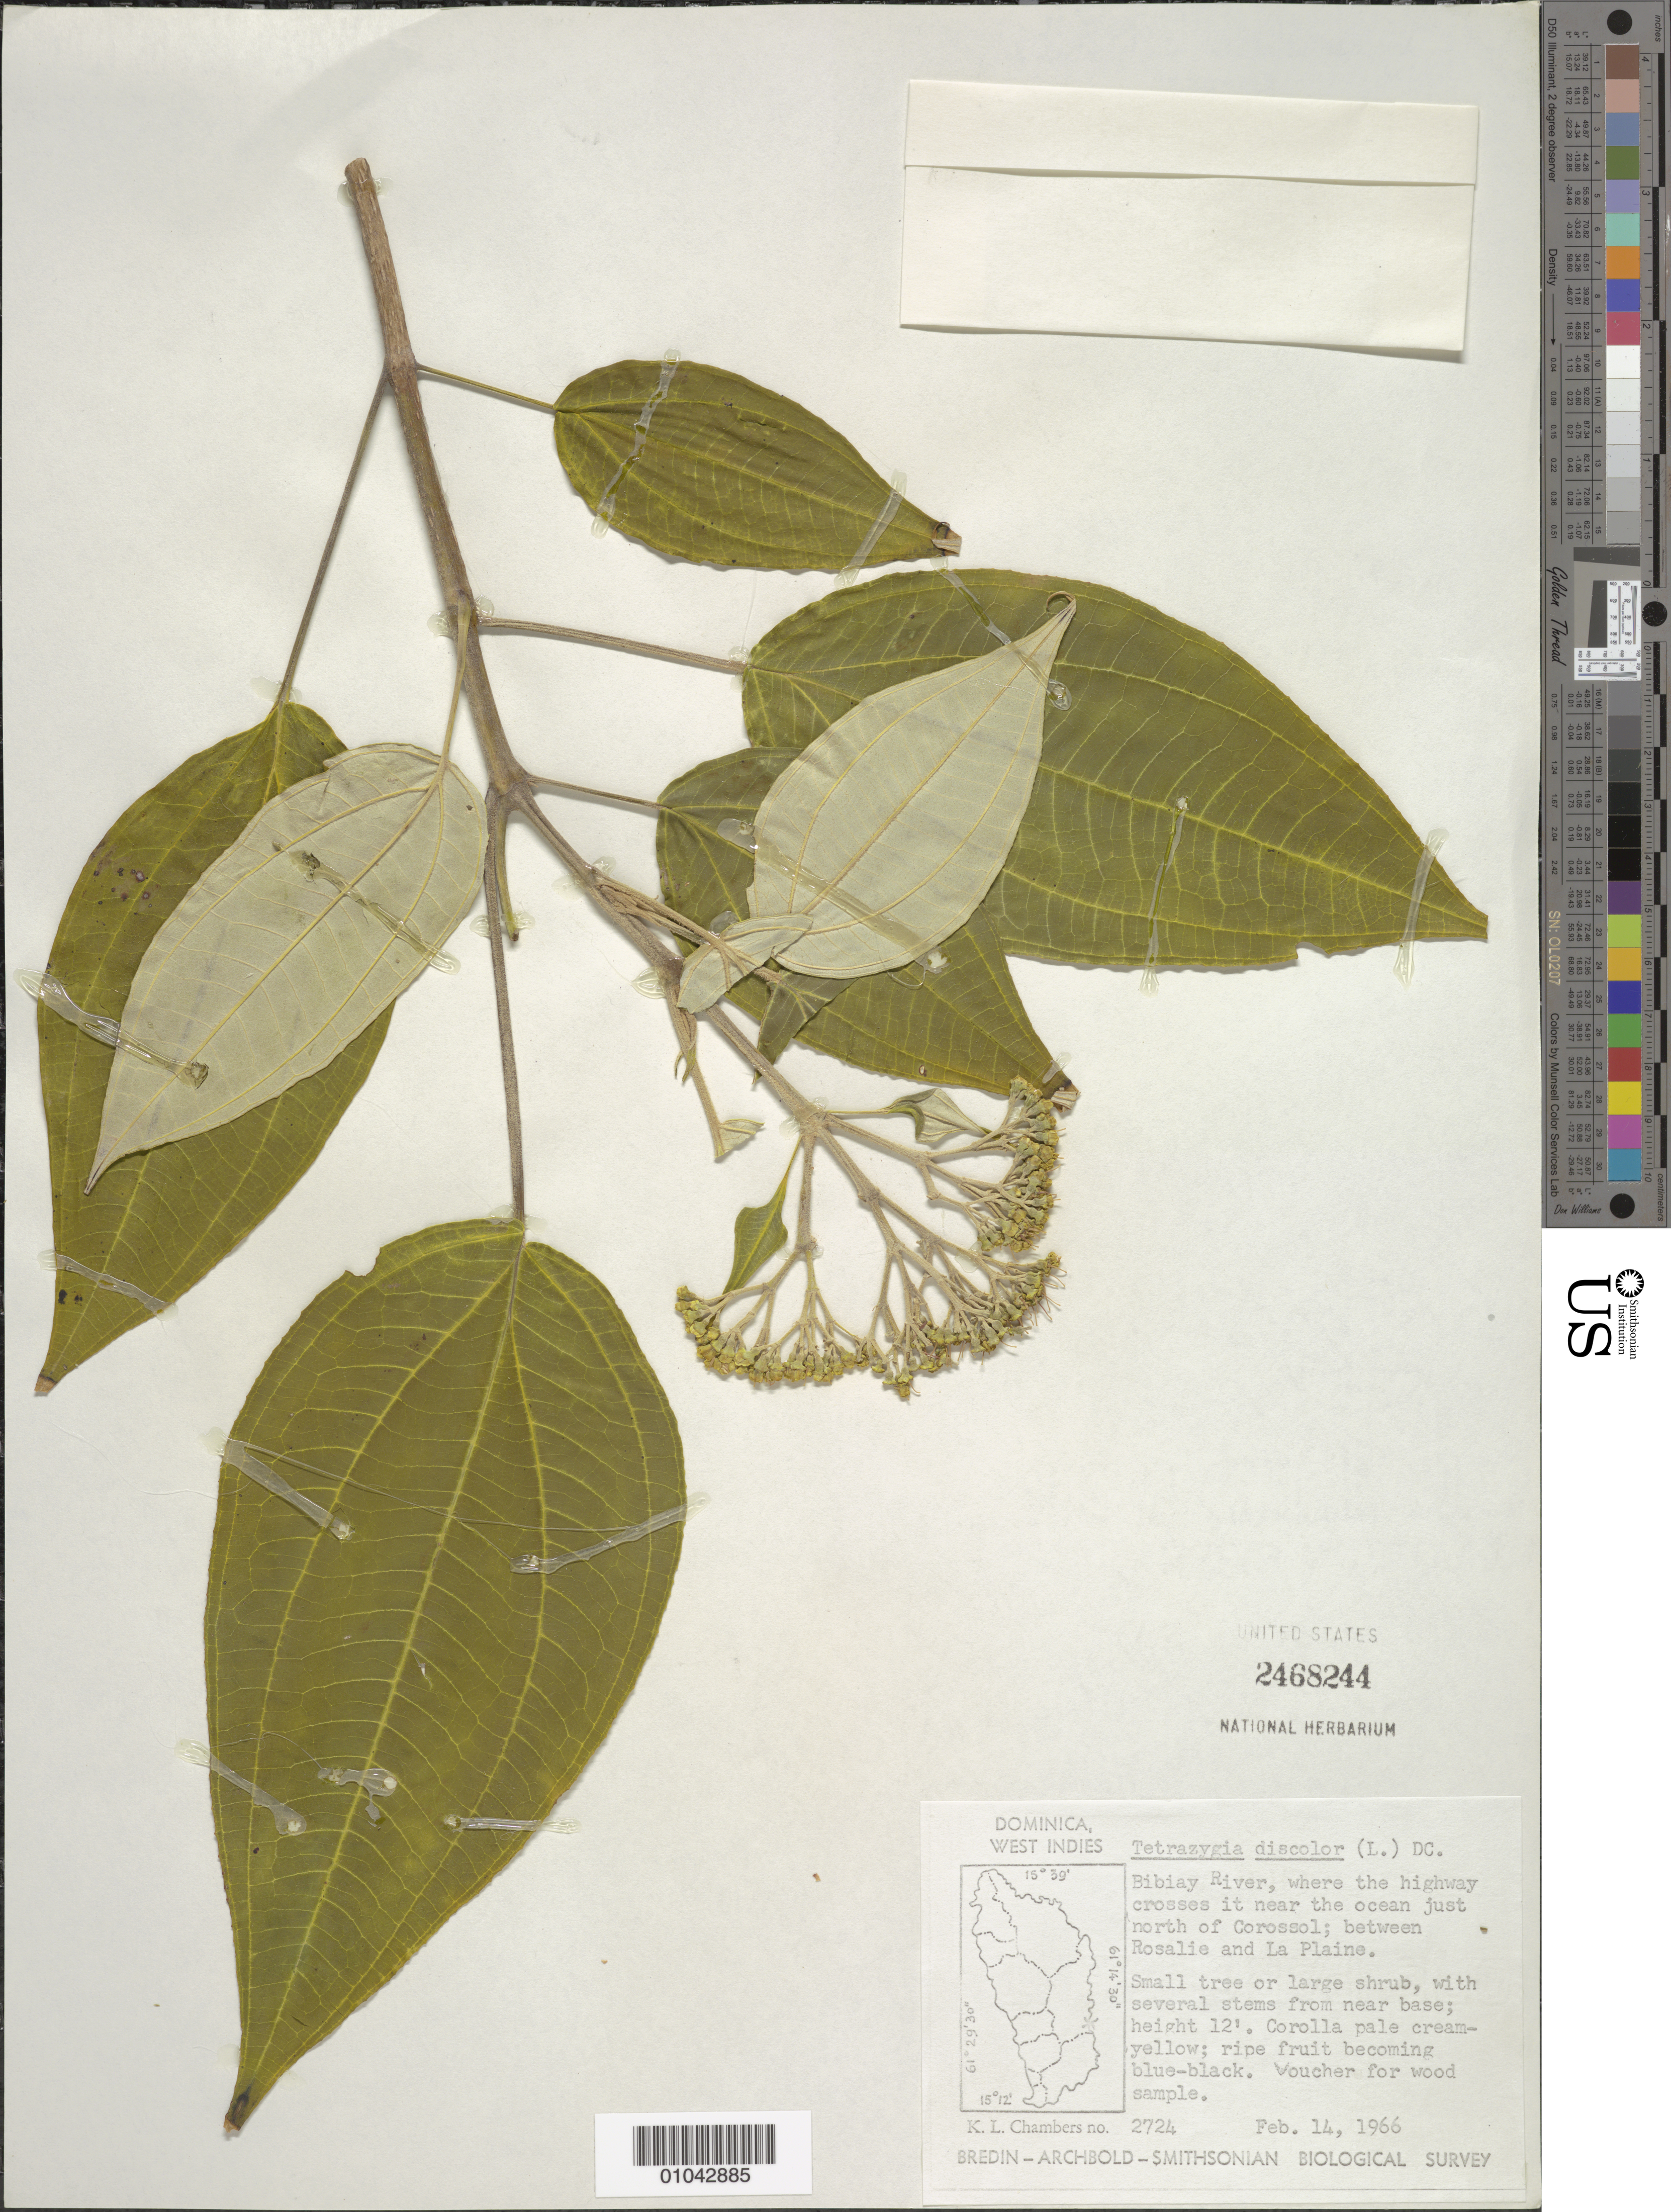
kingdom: Plantae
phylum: Tracheophyta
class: Magnoliopsida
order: Myrtales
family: Melastomataceae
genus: Tetrazygia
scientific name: Tetrazygia discolor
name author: (L.) DC.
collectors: K. L. Chambers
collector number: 2724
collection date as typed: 14 Feb 1966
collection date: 1966-02-14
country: Dominica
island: Dominica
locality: Bibiay River, where the highway crosses it near the ocean just north of Corossol; between Rosalie and la Plain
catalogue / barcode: US 2468244